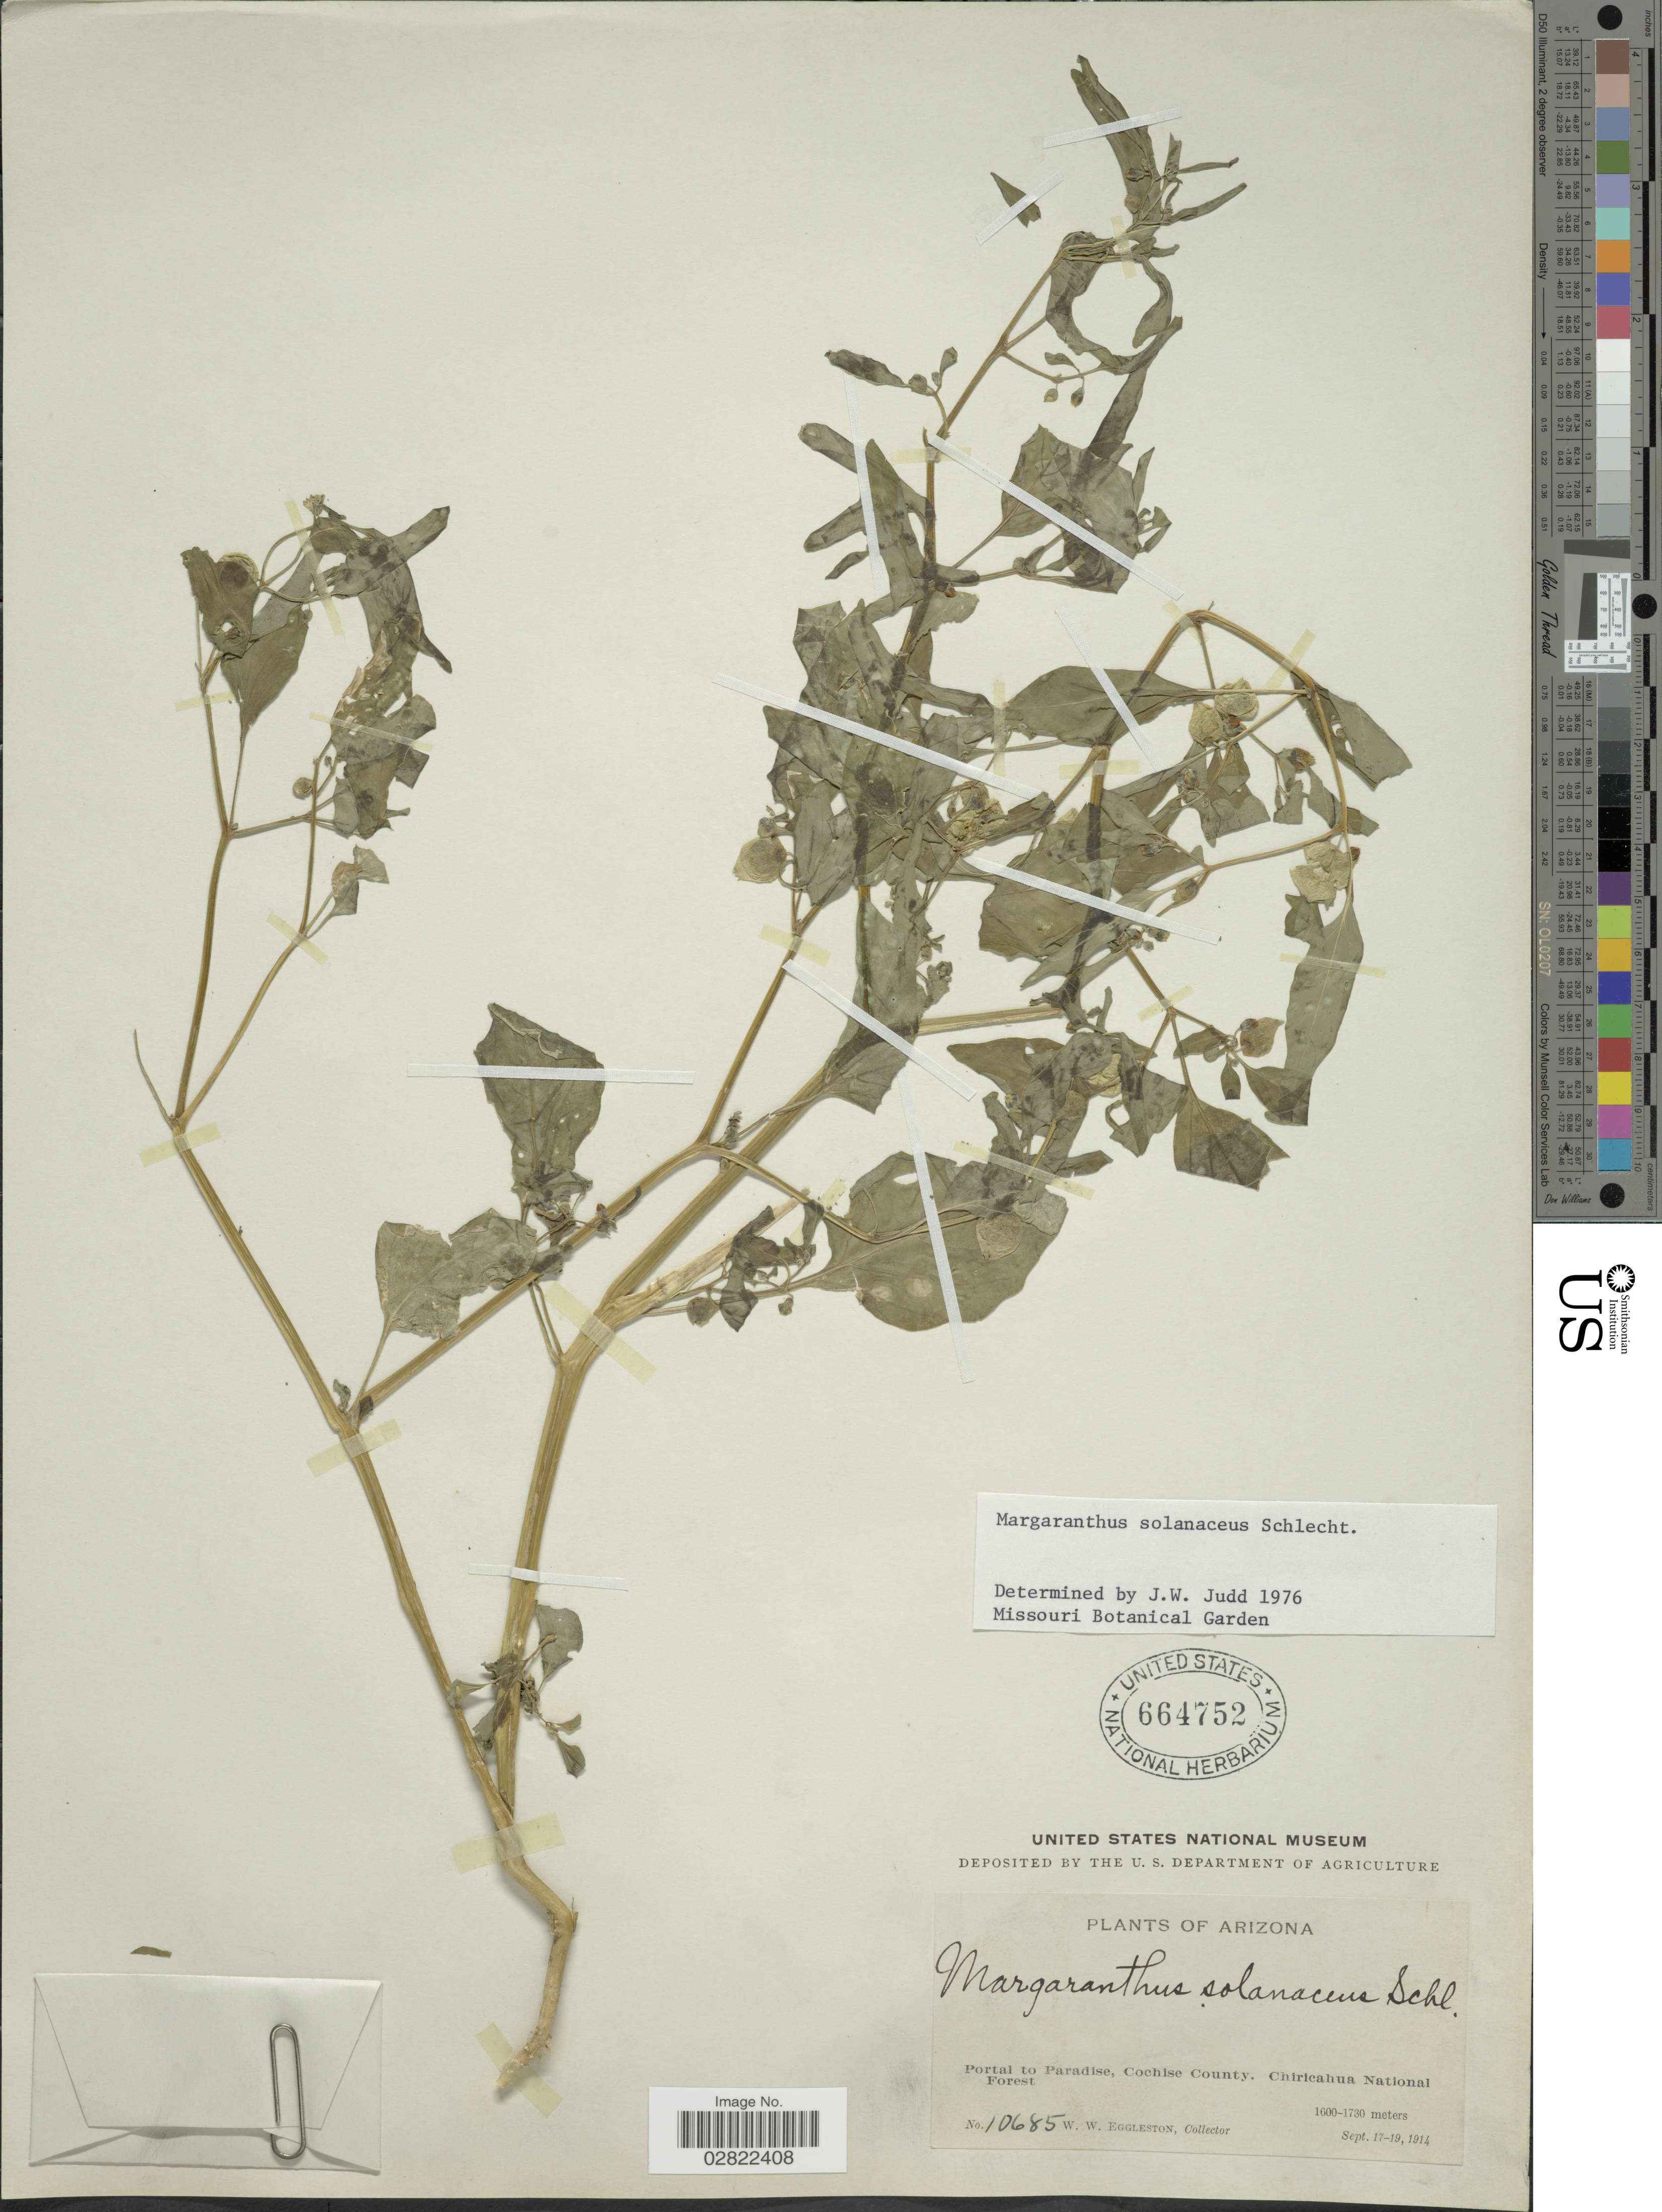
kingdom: Plantae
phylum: Tracheophyta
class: Magnoliopsida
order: Solanales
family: Solanaceae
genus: Margaranthus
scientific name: Margaranthus solanaceus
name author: Schltdl.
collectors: W. W. Eggleston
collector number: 10685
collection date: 1914-09-17/1914-09-19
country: United States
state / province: Arizona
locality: Portal to Paradise, Cochise County, Chiricahua National Forest.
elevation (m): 1600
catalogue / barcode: US 664752